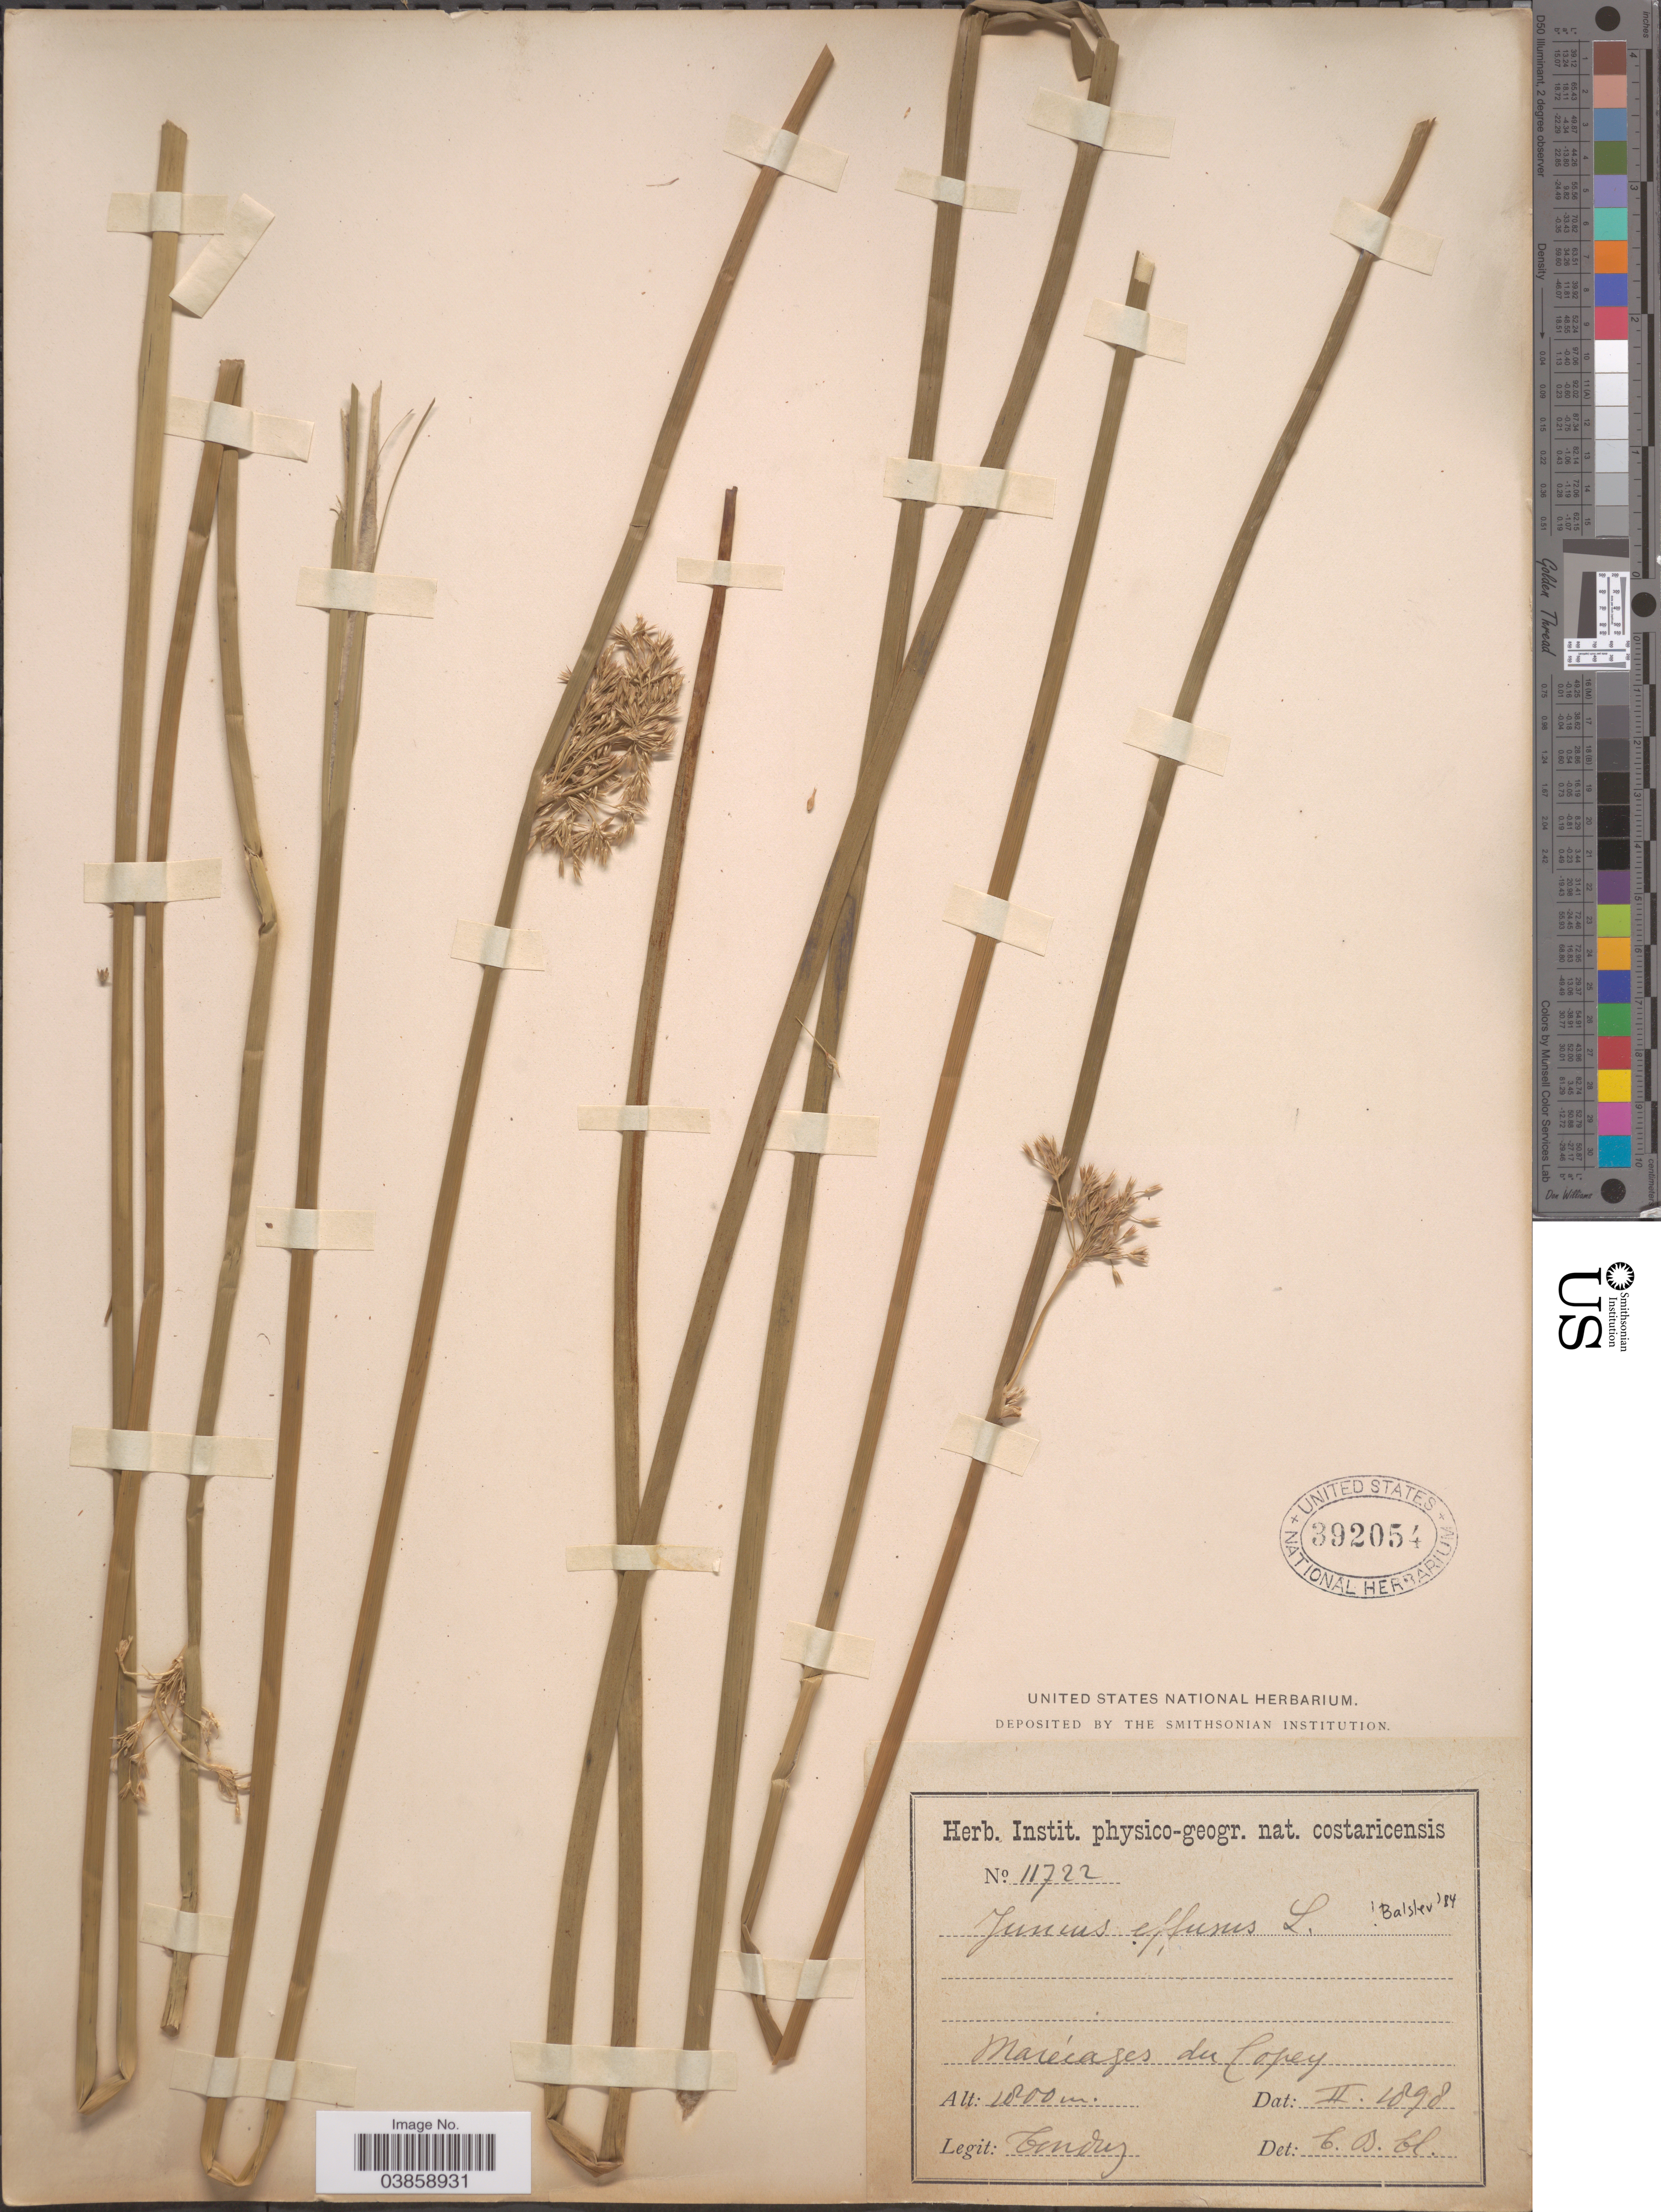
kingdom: Plantae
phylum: Tracheophyta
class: Liliopsida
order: Poales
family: Juncaceae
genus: Juncus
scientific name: Juncus effusus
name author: L.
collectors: Tonduz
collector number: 11722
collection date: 1898-02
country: Costa Rica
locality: Marécages du Copey.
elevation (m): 1800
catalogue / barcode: US 392054